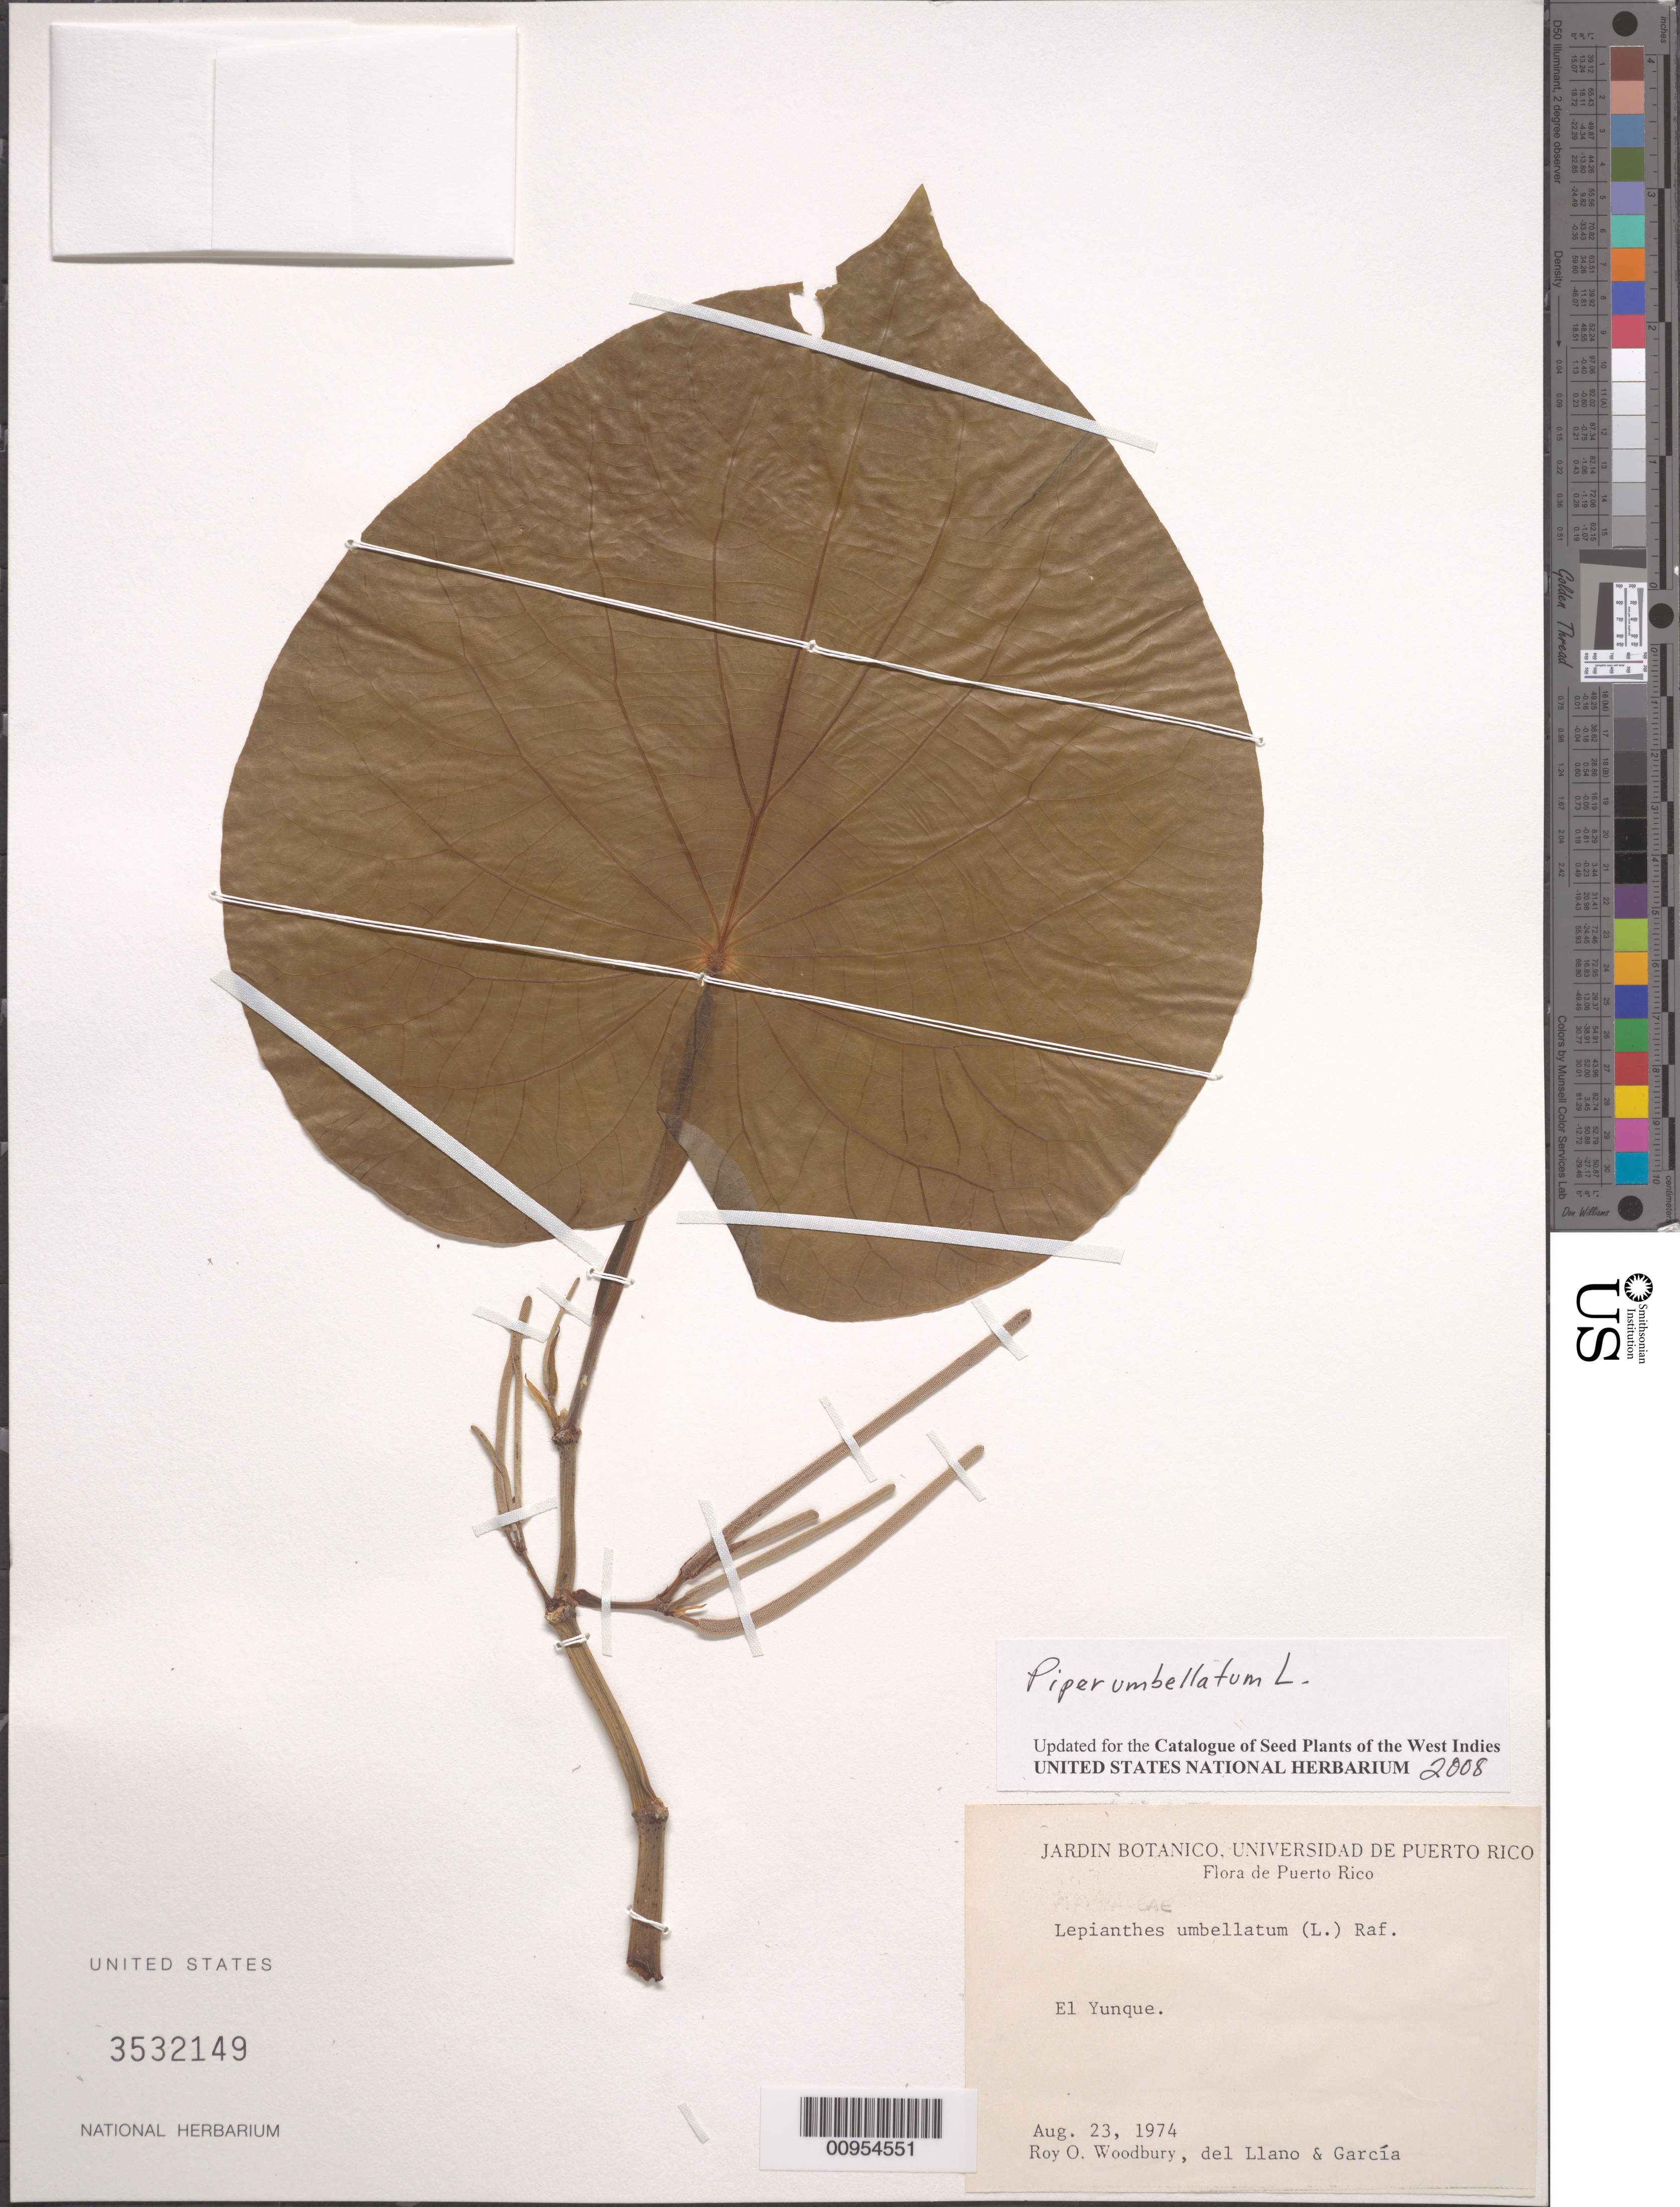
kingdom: Plantae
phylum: Tracheophyta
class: Magnoliopsida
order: Piperales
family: Piperaceae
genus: Piper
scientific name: Piper umbellatum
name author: L.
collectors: R. O. Woodbury, J. García & del Llano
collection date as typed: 23 Aug 1974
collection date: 1974-08-23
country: Puerto Rico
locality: El Yunque.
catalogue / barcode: US 3532149